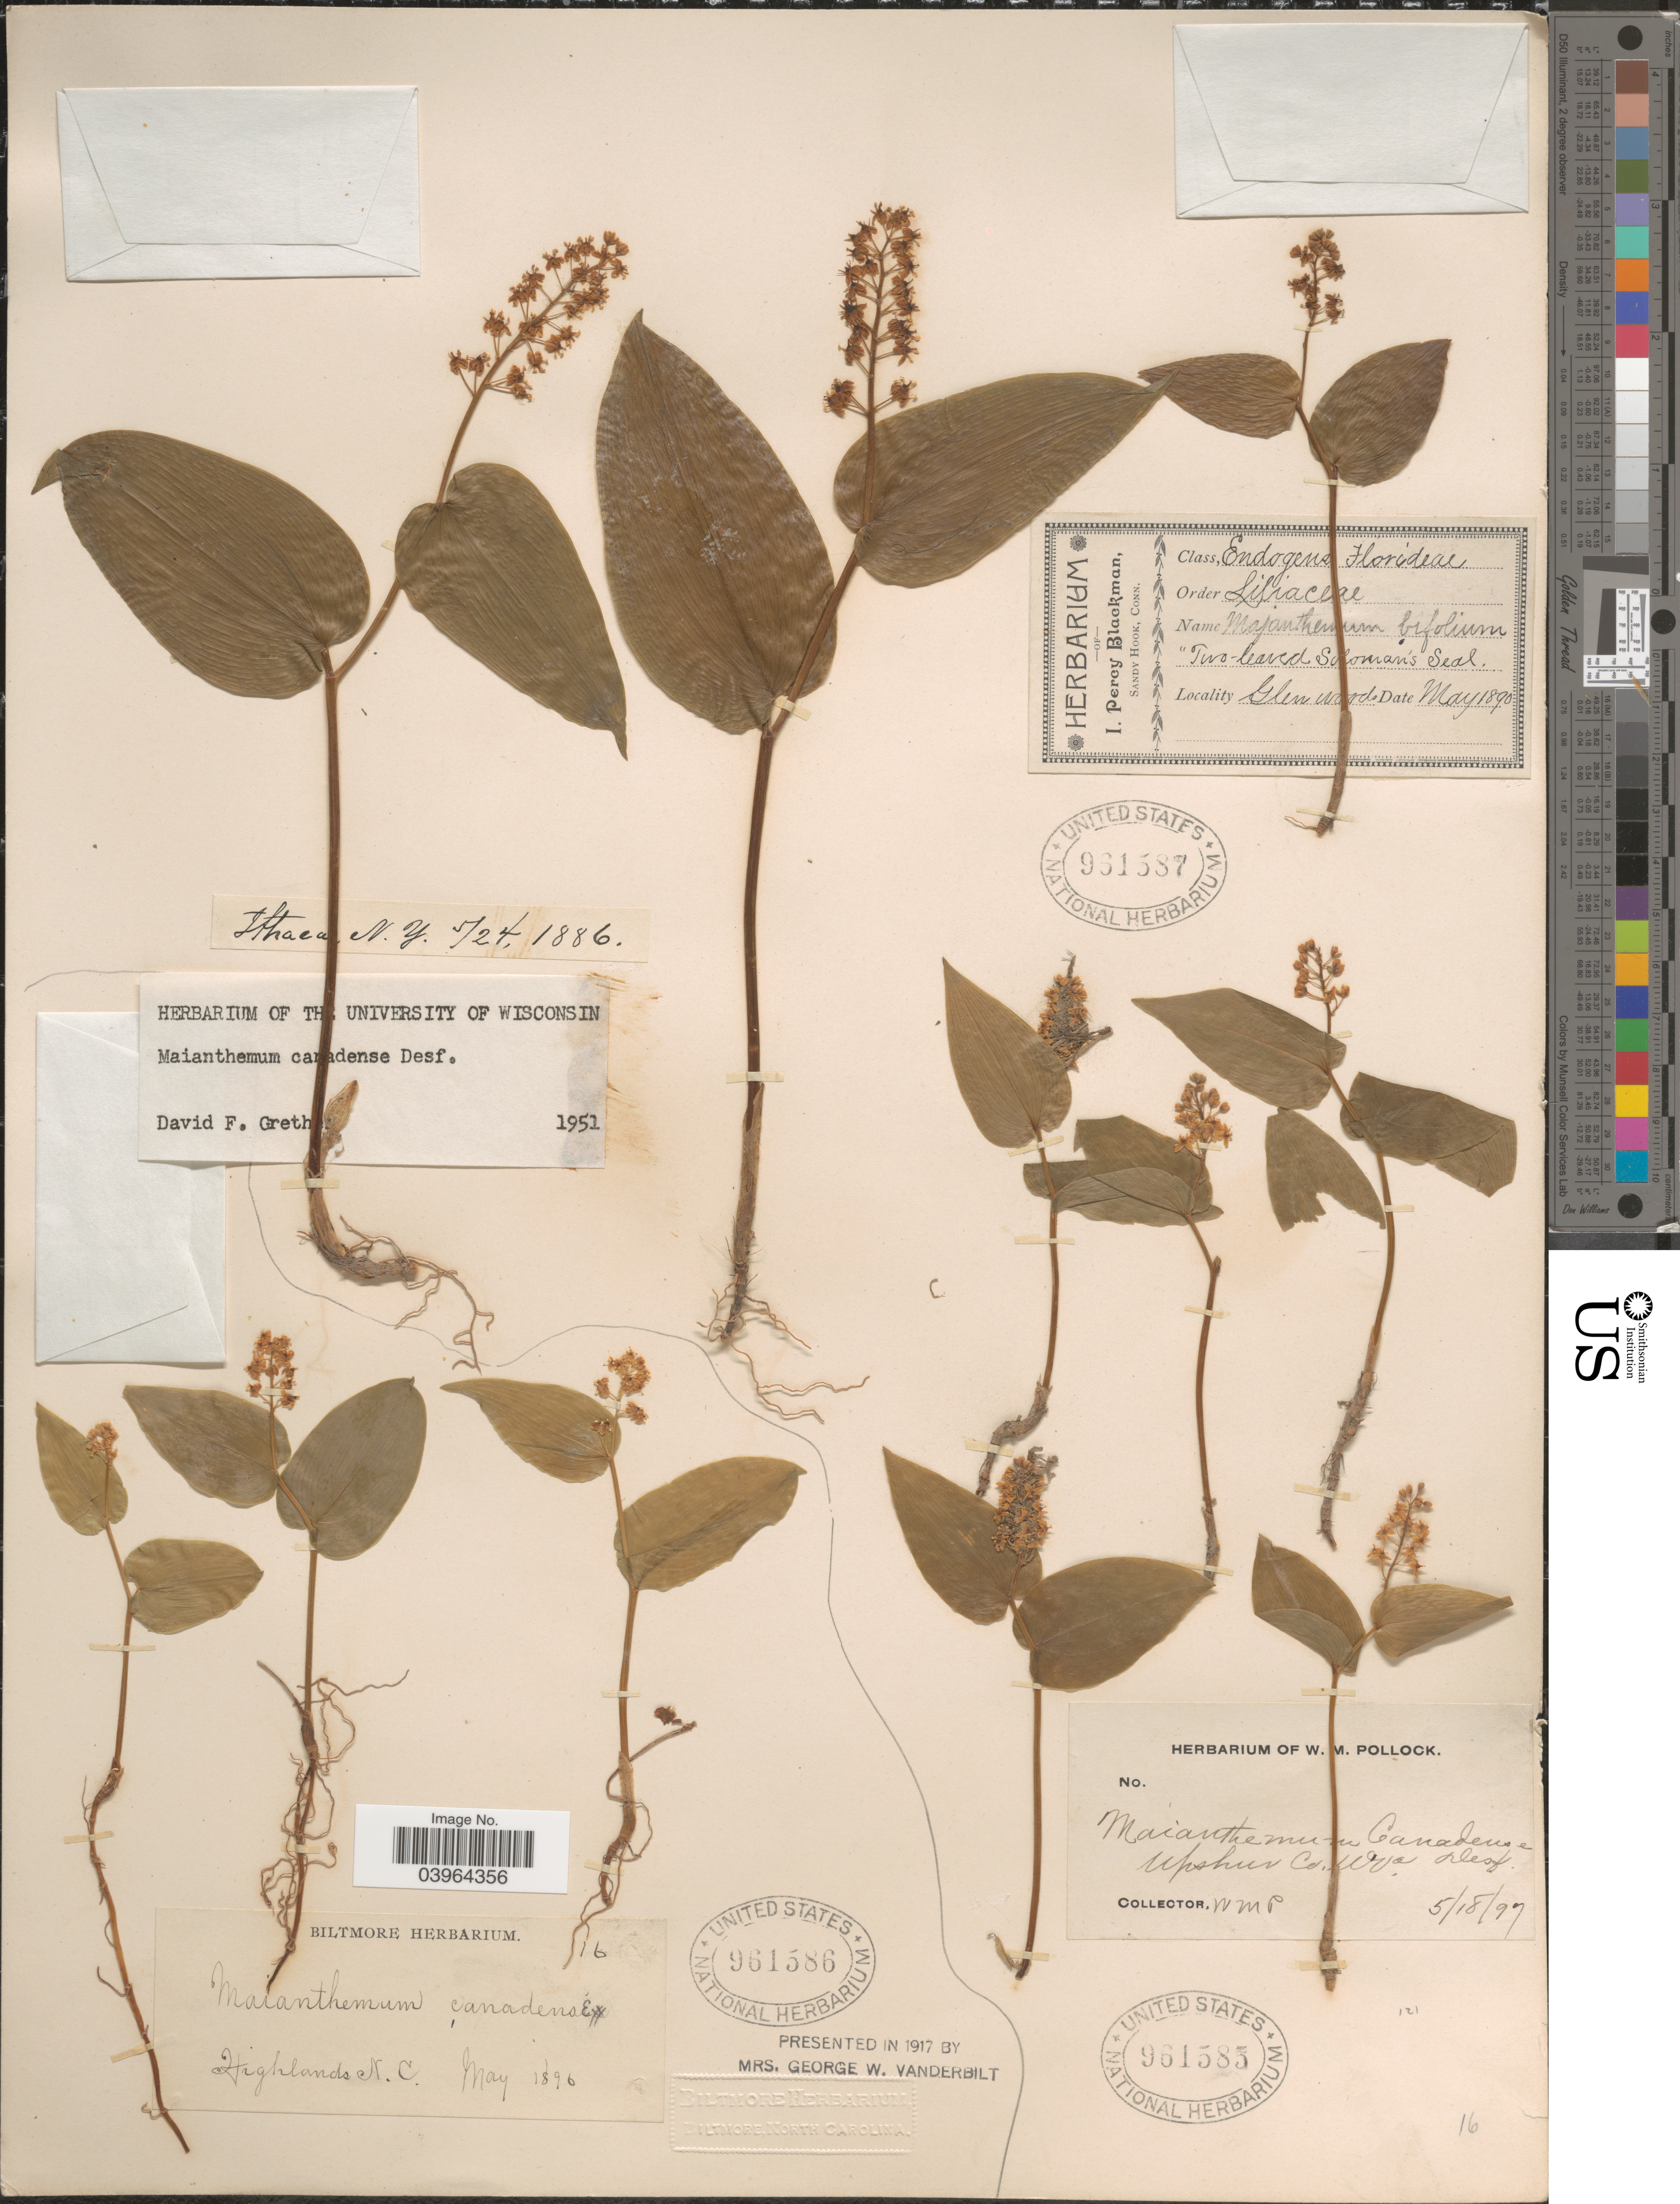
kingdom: Plantae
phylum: Tracheophyta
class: Liliopsida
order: Asparagales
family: Asparagaceae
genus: Maianthemum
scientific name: Maianthemum canadense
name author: Desf.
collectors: Ex herb. I. Percy Blackman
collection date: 1890-05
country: United States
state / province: Connecticut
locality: Glen wood.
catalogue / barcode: US 961587-3